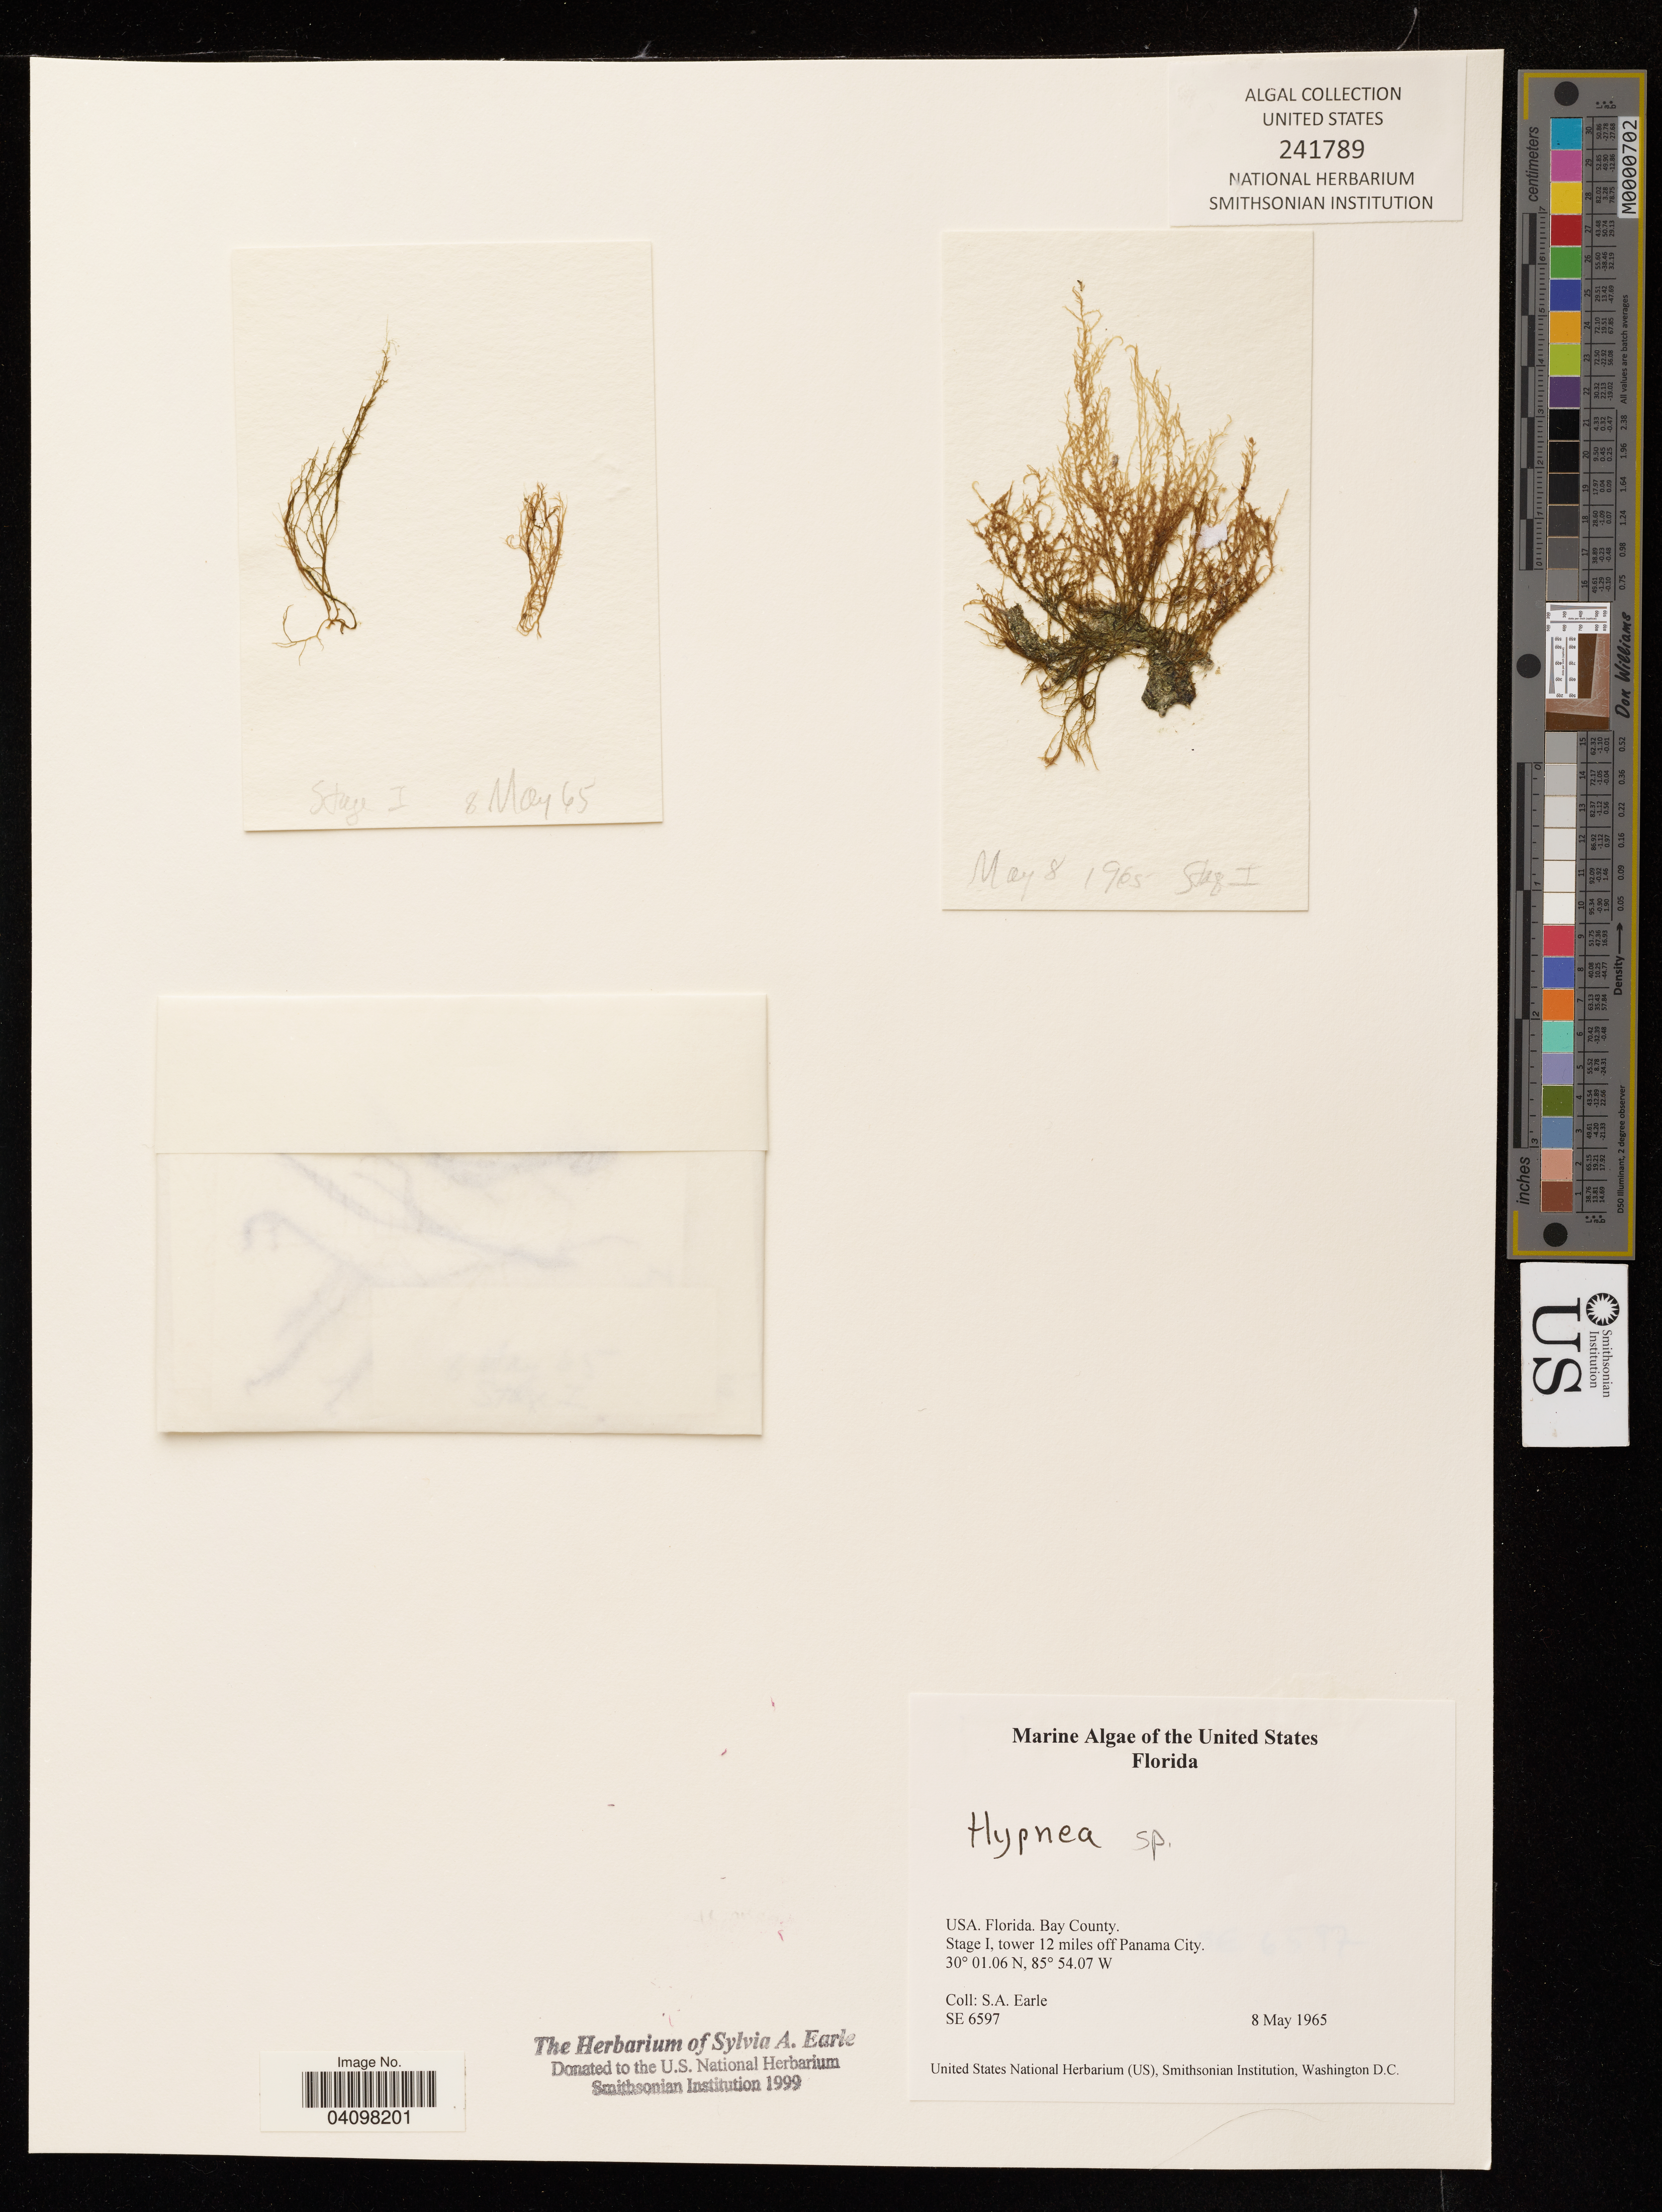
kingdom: Plantae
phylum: Rhodophyta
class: Florideophyceae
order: Gigartinales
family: Cystocloniaceae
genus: Hypnea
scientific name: Hypnea sp.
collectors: S. A. Earle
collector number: SE 6597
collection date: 1965-05-08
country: United States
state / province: Florida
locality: USA. Florida. Bay County. Stage I, tower 12 miles off Panama City.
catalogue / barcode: US 241789